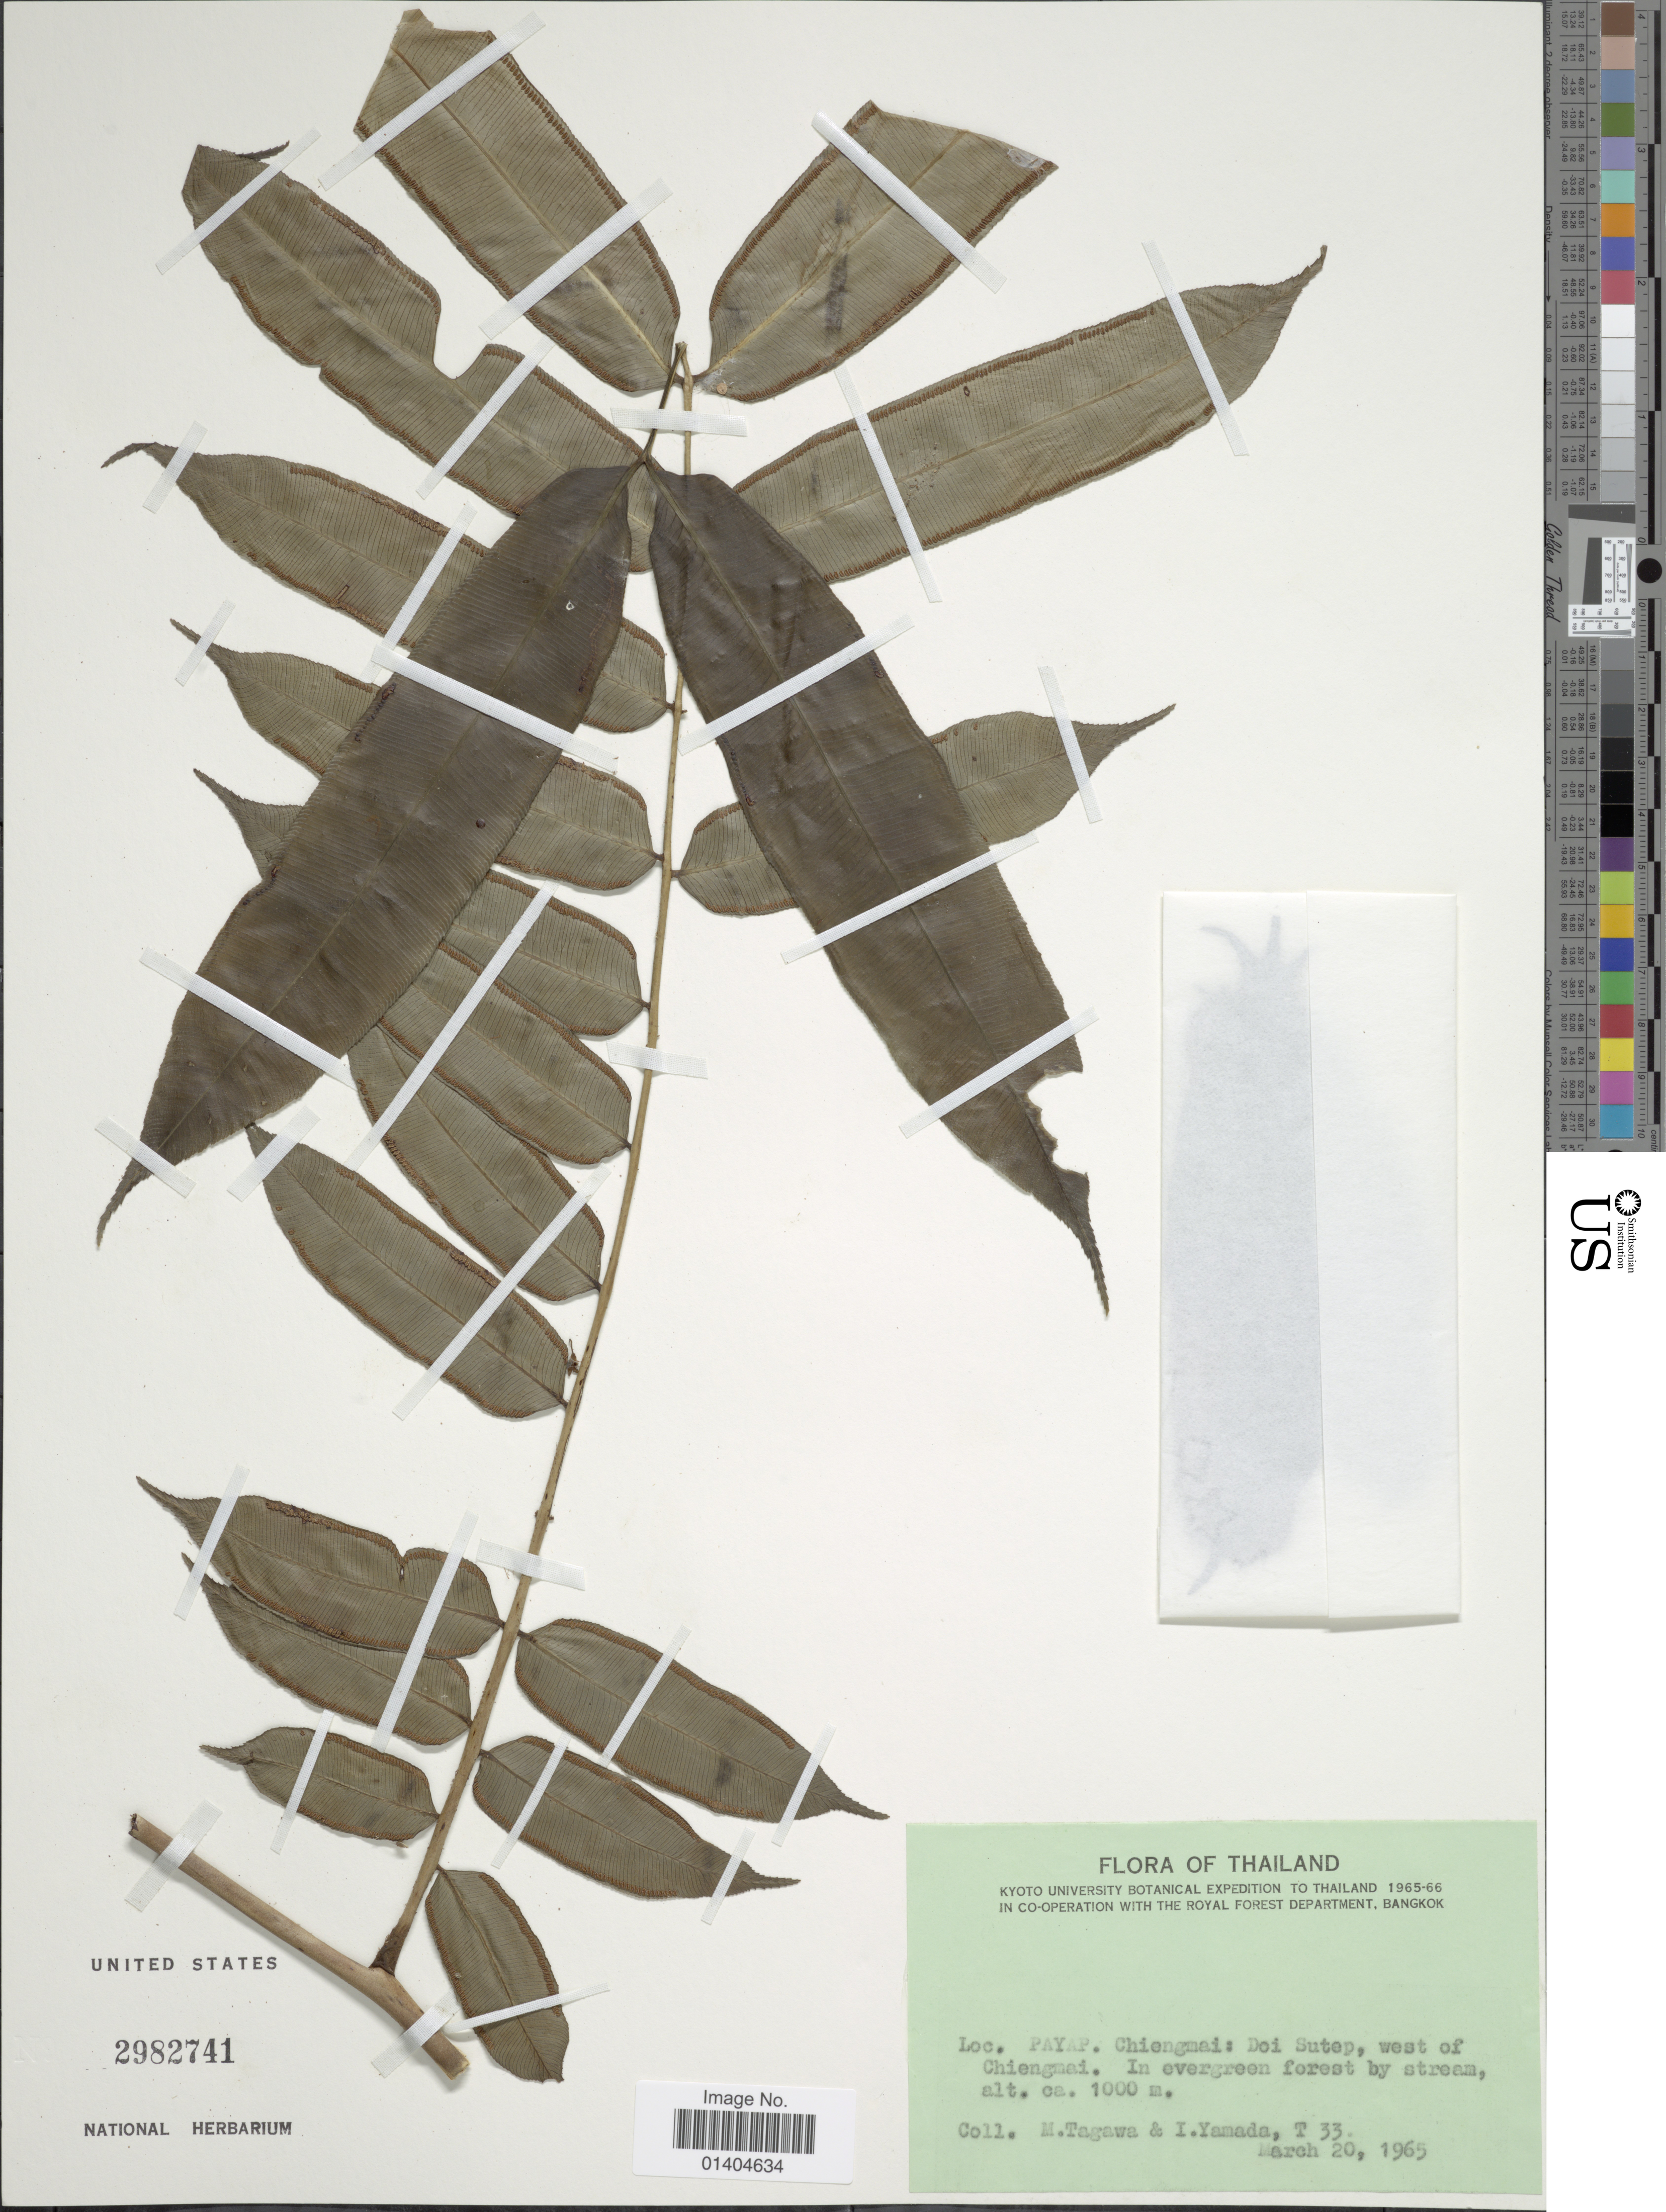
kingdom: Plantae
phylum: Tracheophyta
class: Polypodiopsida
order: Marattiales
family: Marattiaceae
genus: Angiopteris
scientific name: Angiopteris sp.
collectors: M. Tagawa & I. Yamada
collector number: T33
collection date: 1965-03-20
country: Thailand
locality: Payap. Chiengmai: Doi Sutep, west of Chiengmai.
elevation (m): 1000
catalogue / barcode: US 2982741